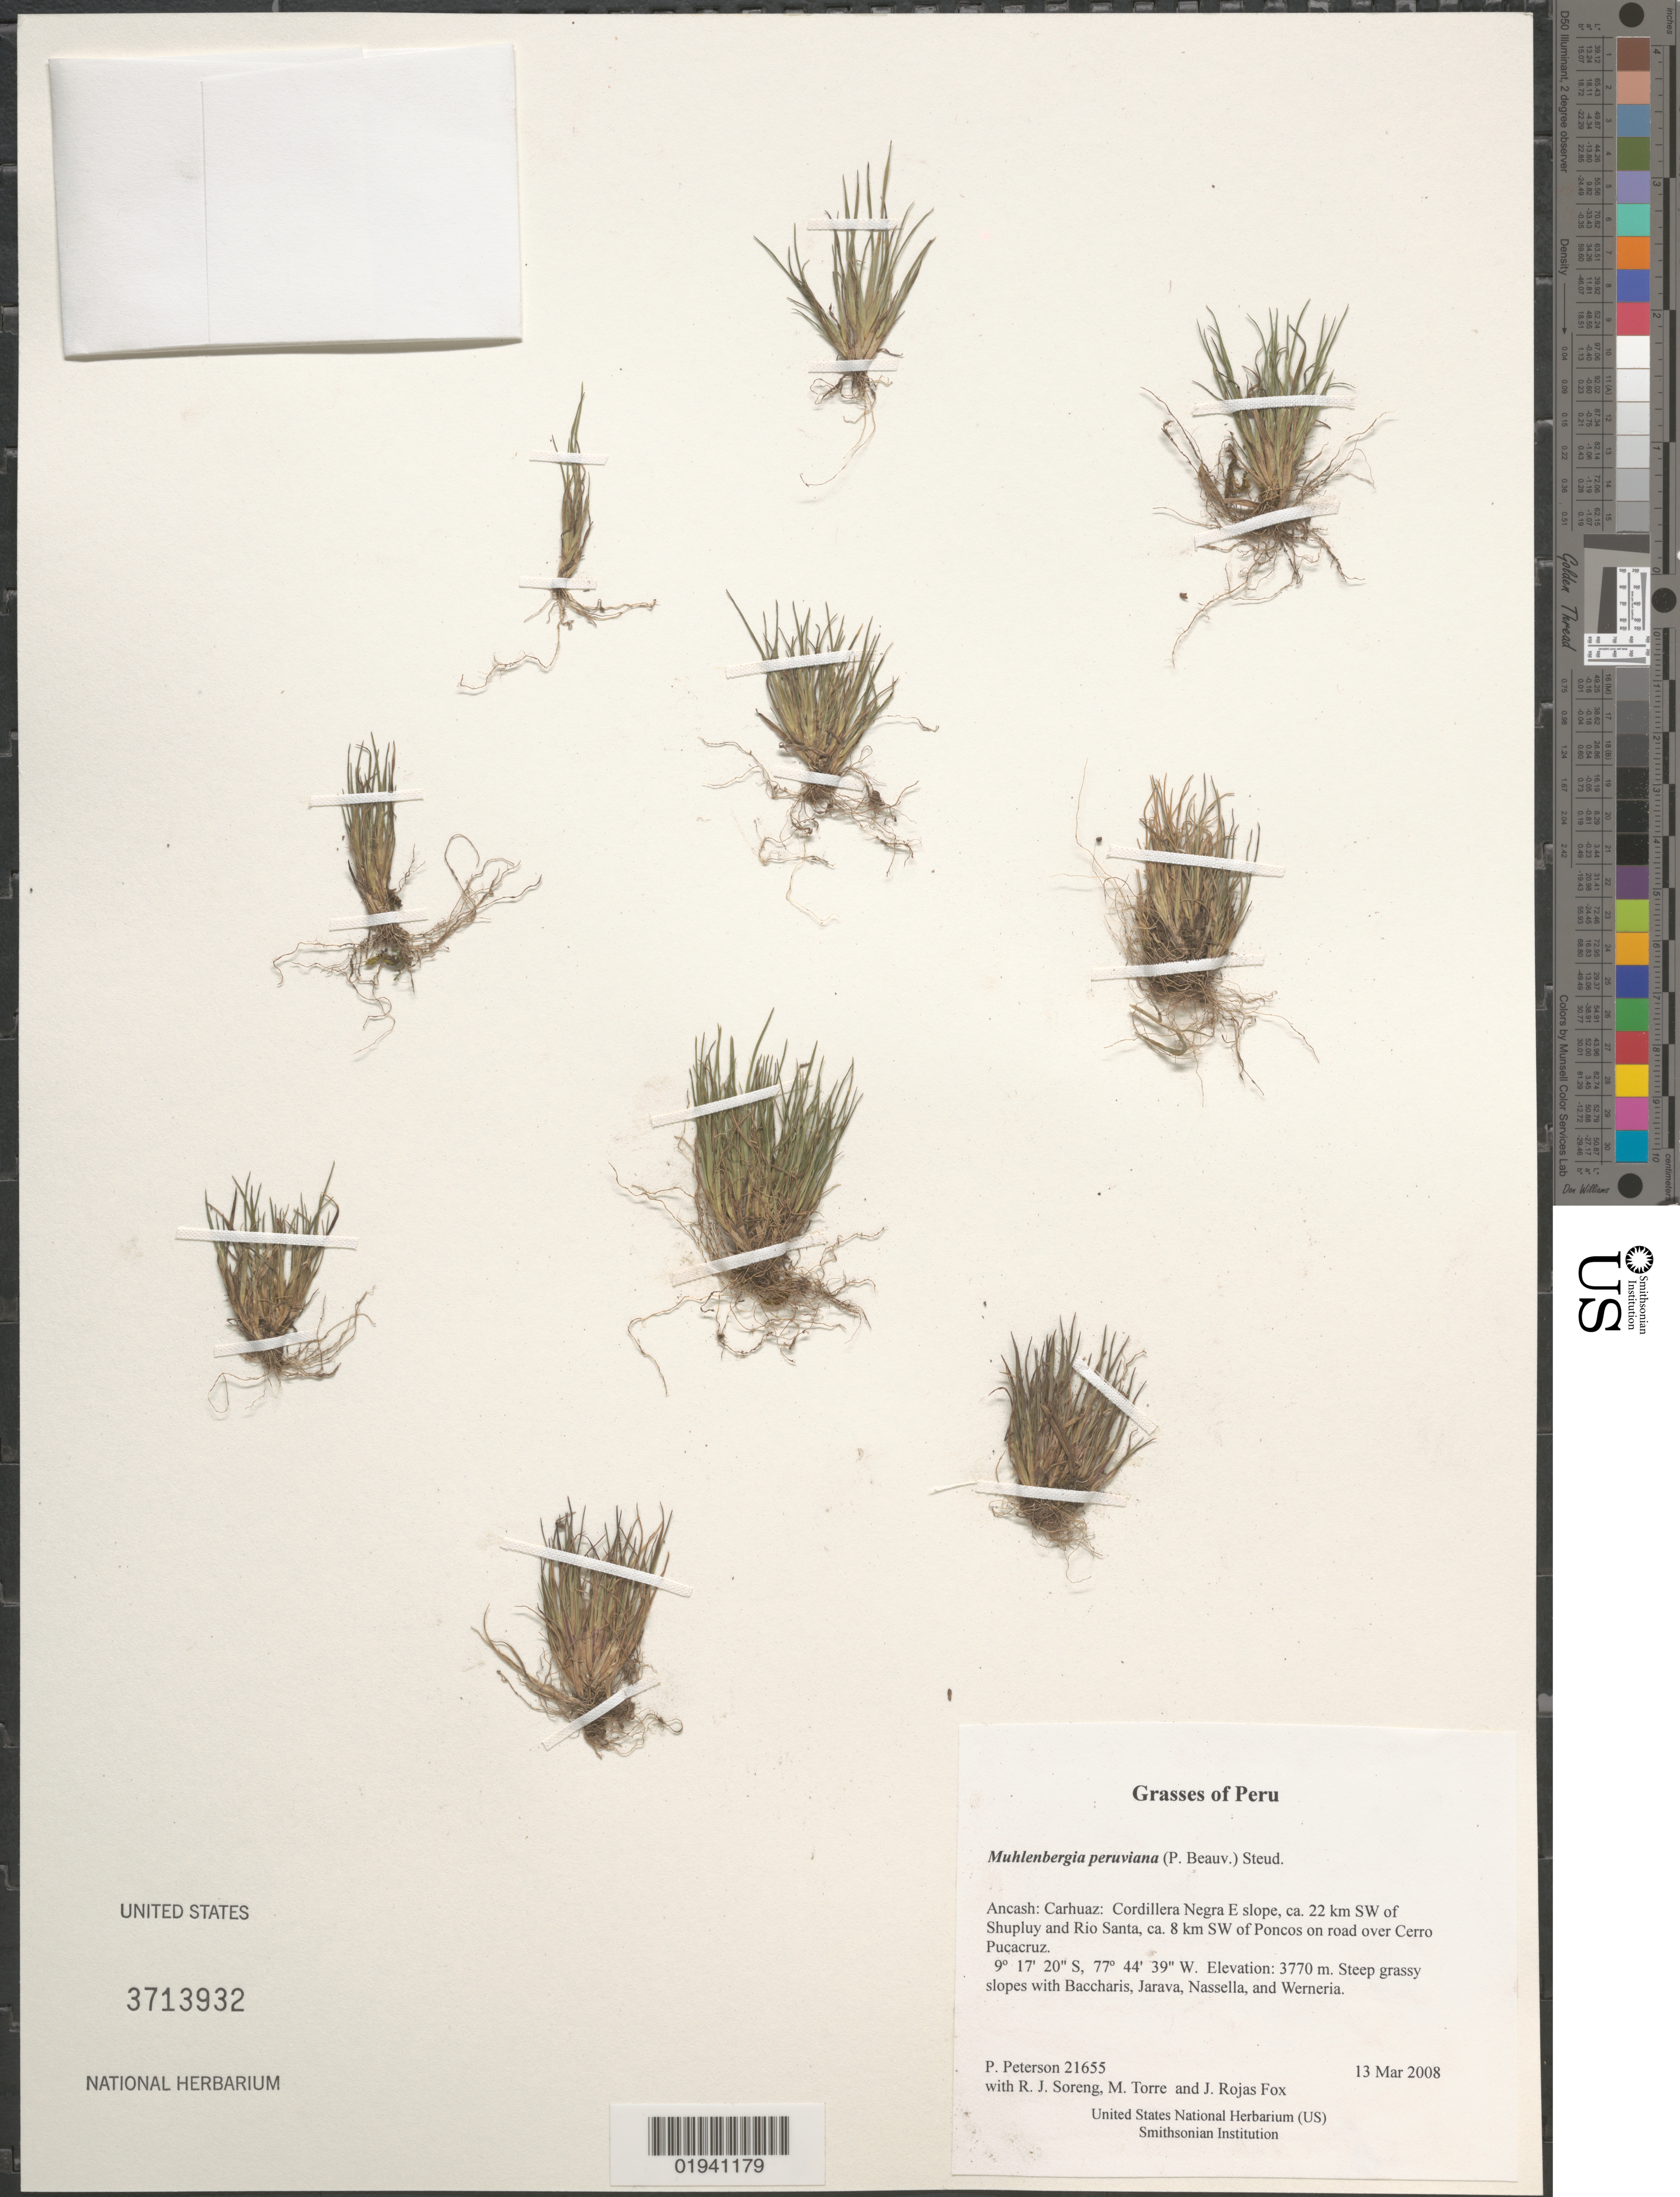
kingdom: Plantae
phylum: Tracheophyta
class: Liliopsida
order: Poales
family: Poaceae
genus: Muhlenbergia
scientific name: Muhlenbergia peruviana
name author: (P. Beauv.) Steud.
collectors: P. M. Peterson, R. J. Soreng, M. Torre & J. Rojas Fox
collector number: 21655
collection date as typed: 13 Mar 2008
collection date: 2008-03-13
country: Peru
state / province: Ancash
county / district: Carhuaz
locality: Cordillera Negra E slope, ca. 22 km SW of Shupluy and Rio Santa, ca. 8 km SW of Poncos on road over Cerro Pucacruz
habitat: Steep grassy slopes with Baccharis, Jarava, Nassella, and Werneria.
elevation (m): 3770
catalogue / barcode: US 3713932